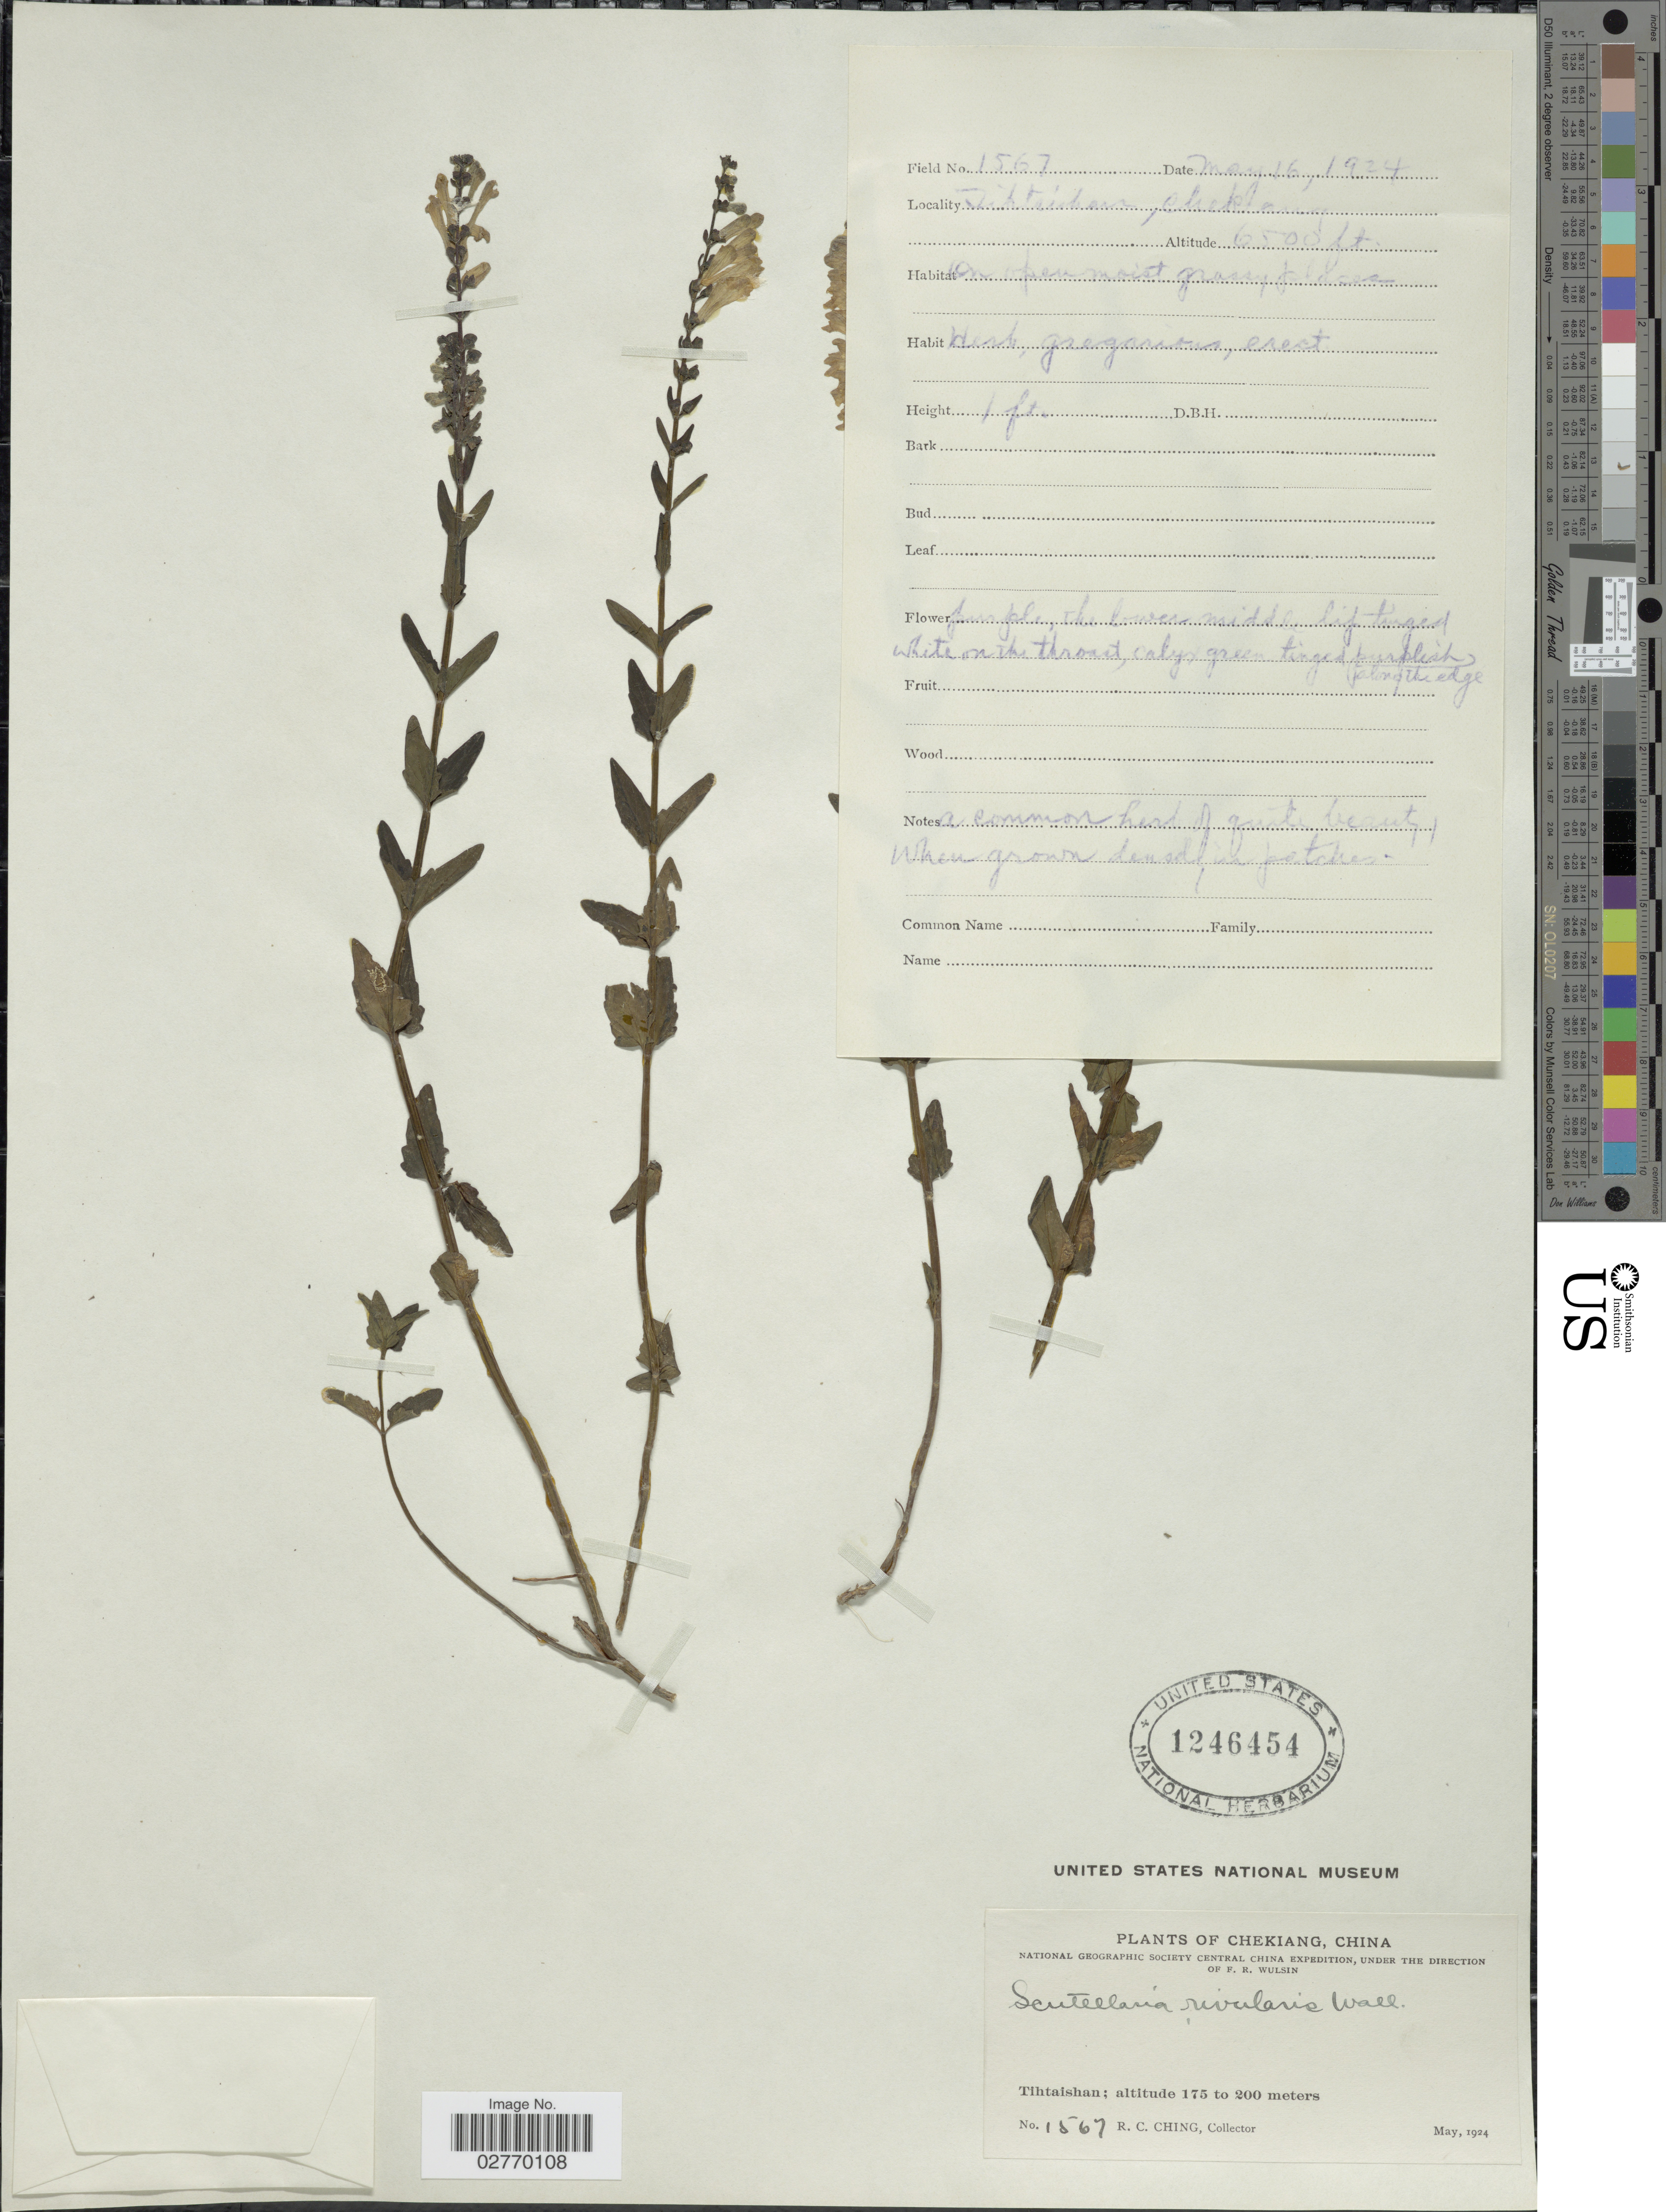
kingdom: Plantae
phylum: Tracheophyta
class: Magnoliopsida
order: Lamiales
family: Lamiaceae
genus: Scutellaria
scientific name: Scutellaria rivularis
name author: Wall. ex Benth.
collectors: R. C. Ching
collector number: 1567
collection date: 1924-05-16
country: China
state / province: Zhejiang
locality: Chekiang, Tihtaishan.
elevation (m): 1981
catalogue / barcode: US 1246454